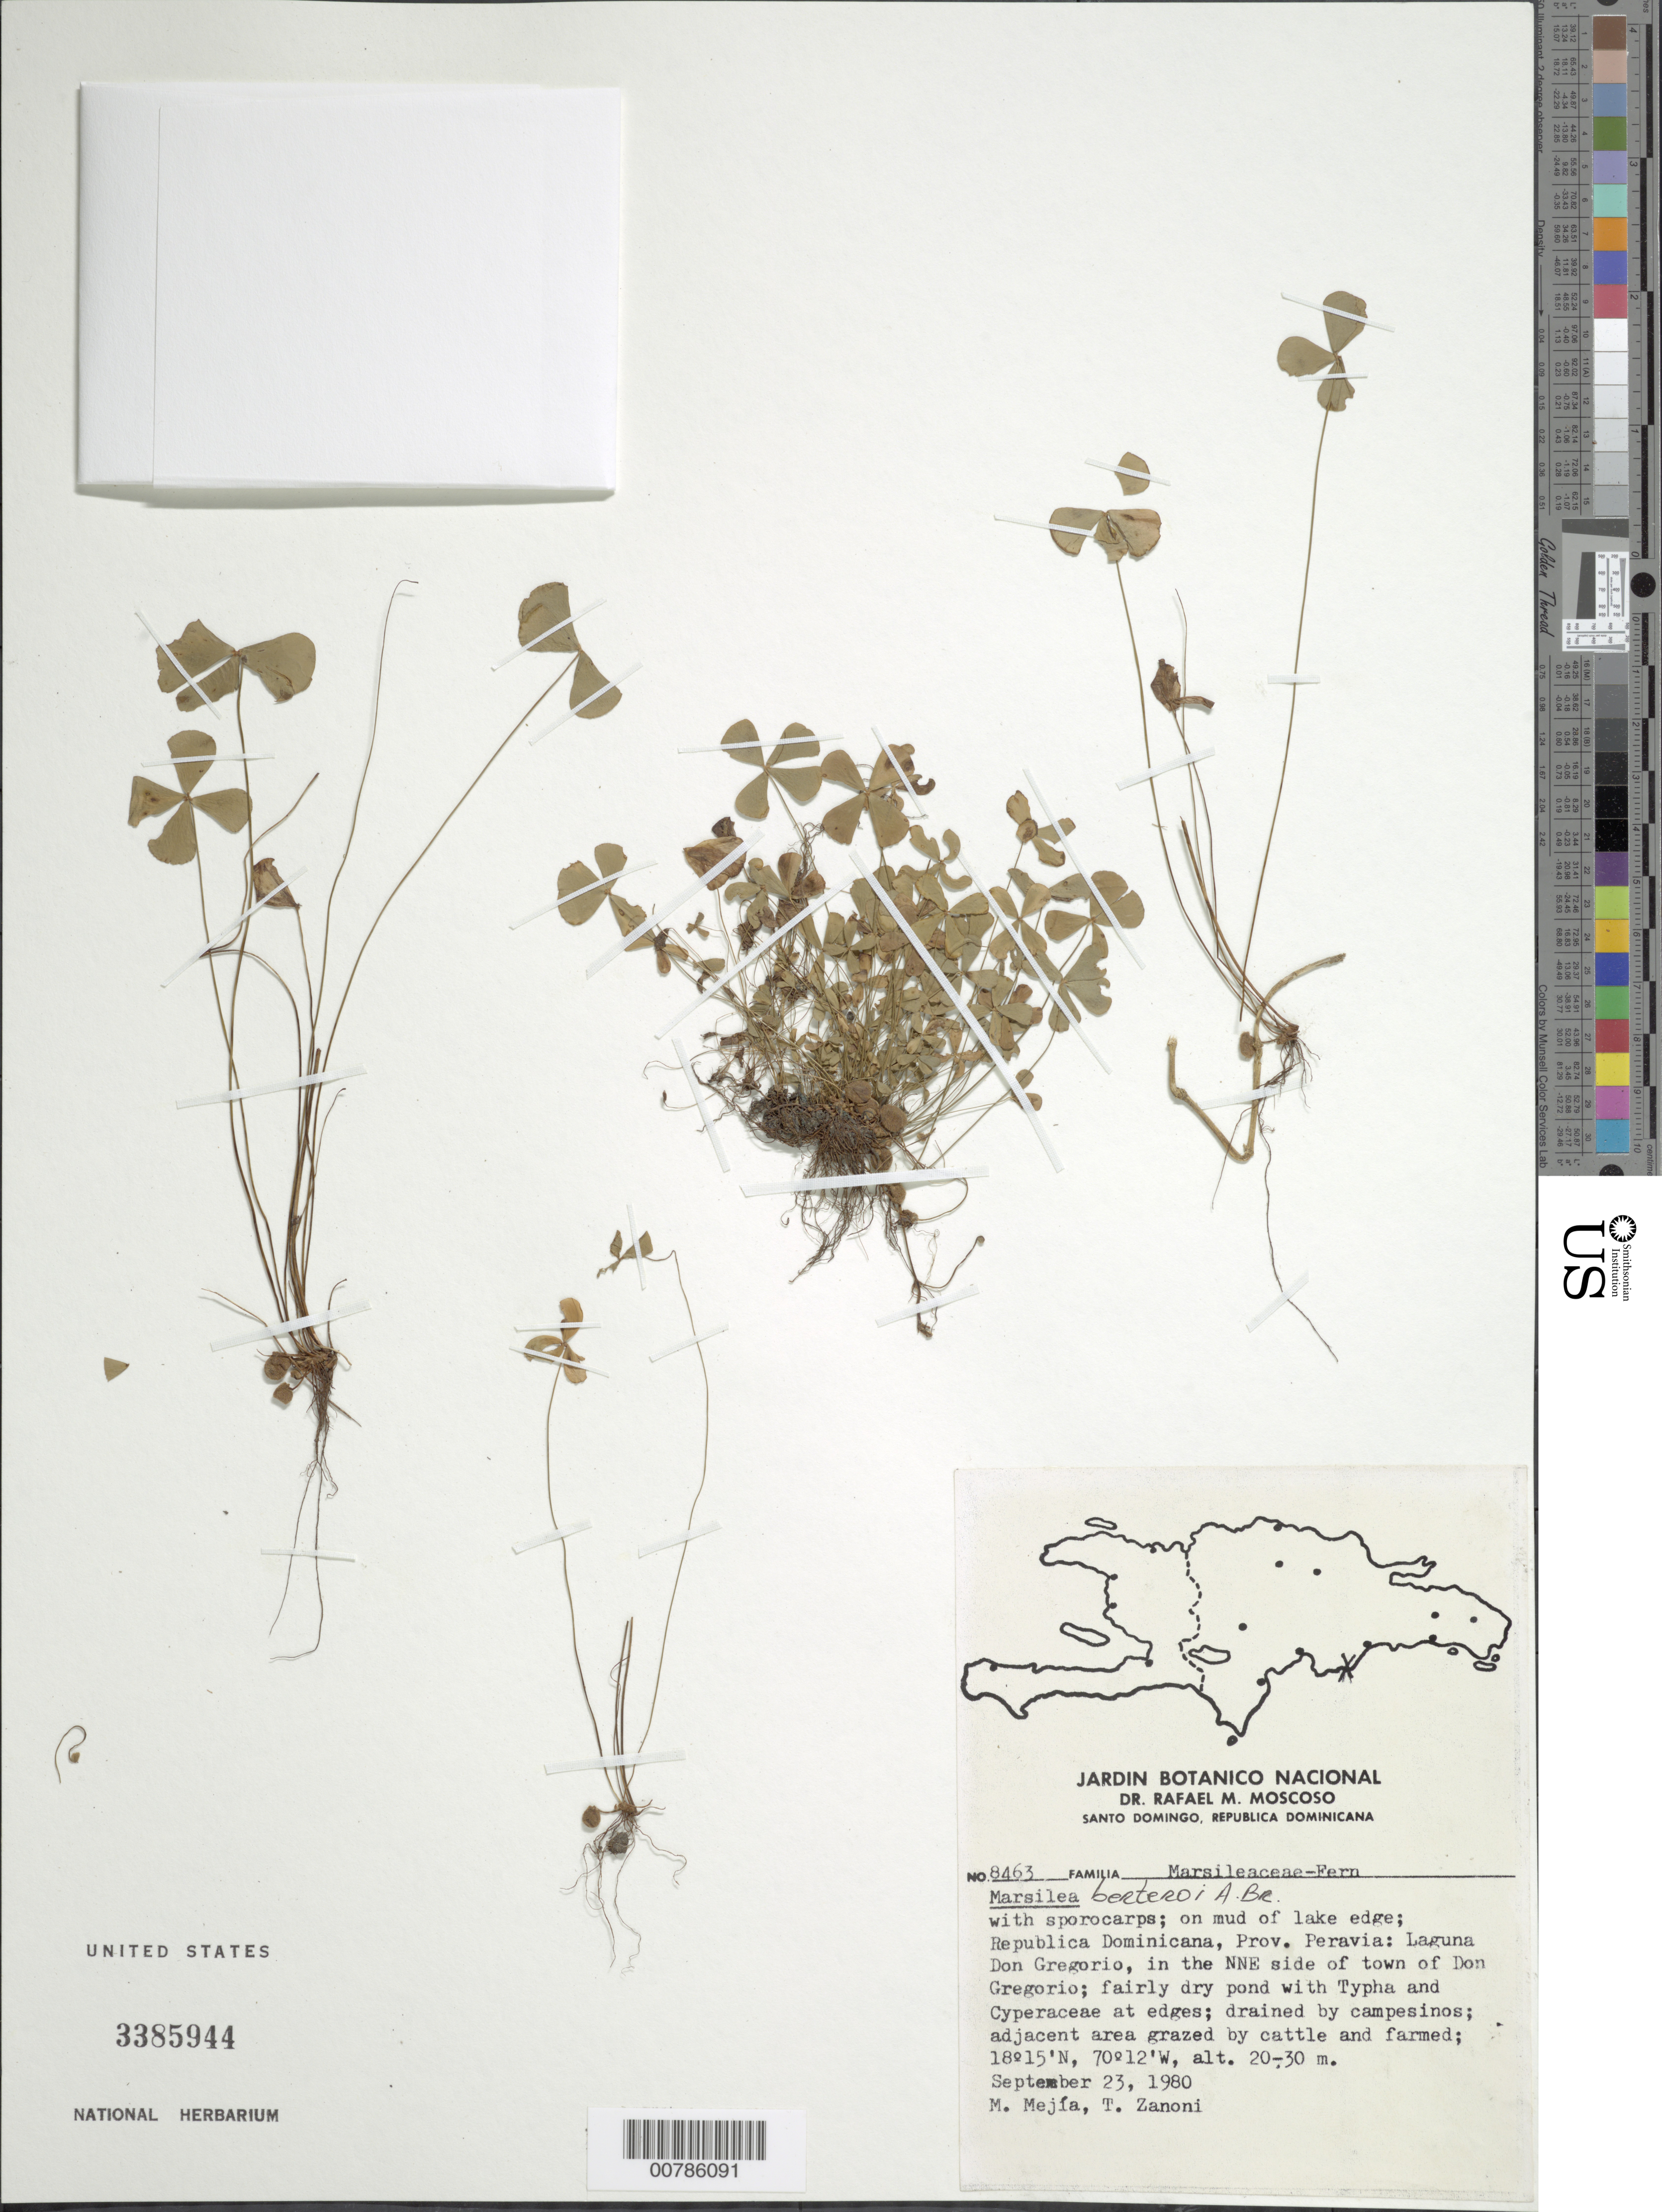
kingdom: Plantae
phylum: Tracheophyta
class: Polypodiopsida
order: Salviniales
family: Marsileaceae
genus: Marsilea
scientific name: Marsilea berteroi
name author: A. Braun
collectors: M. Mejia & T. A. Zanoni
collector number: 8463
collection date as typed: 23 Sep 1980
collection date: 1980-09-23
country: Dominican Republic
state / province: Peravia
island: Hispaniola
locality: Laguna Don Gregorio, in the NNE side of town of Don Gregorio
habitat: Fairly dry pond with Typha and Cyperaceae at edges; on mud of lake edge, drained by campesinos, adj area grazed and farmed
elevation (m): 20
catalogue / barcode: US 3385944